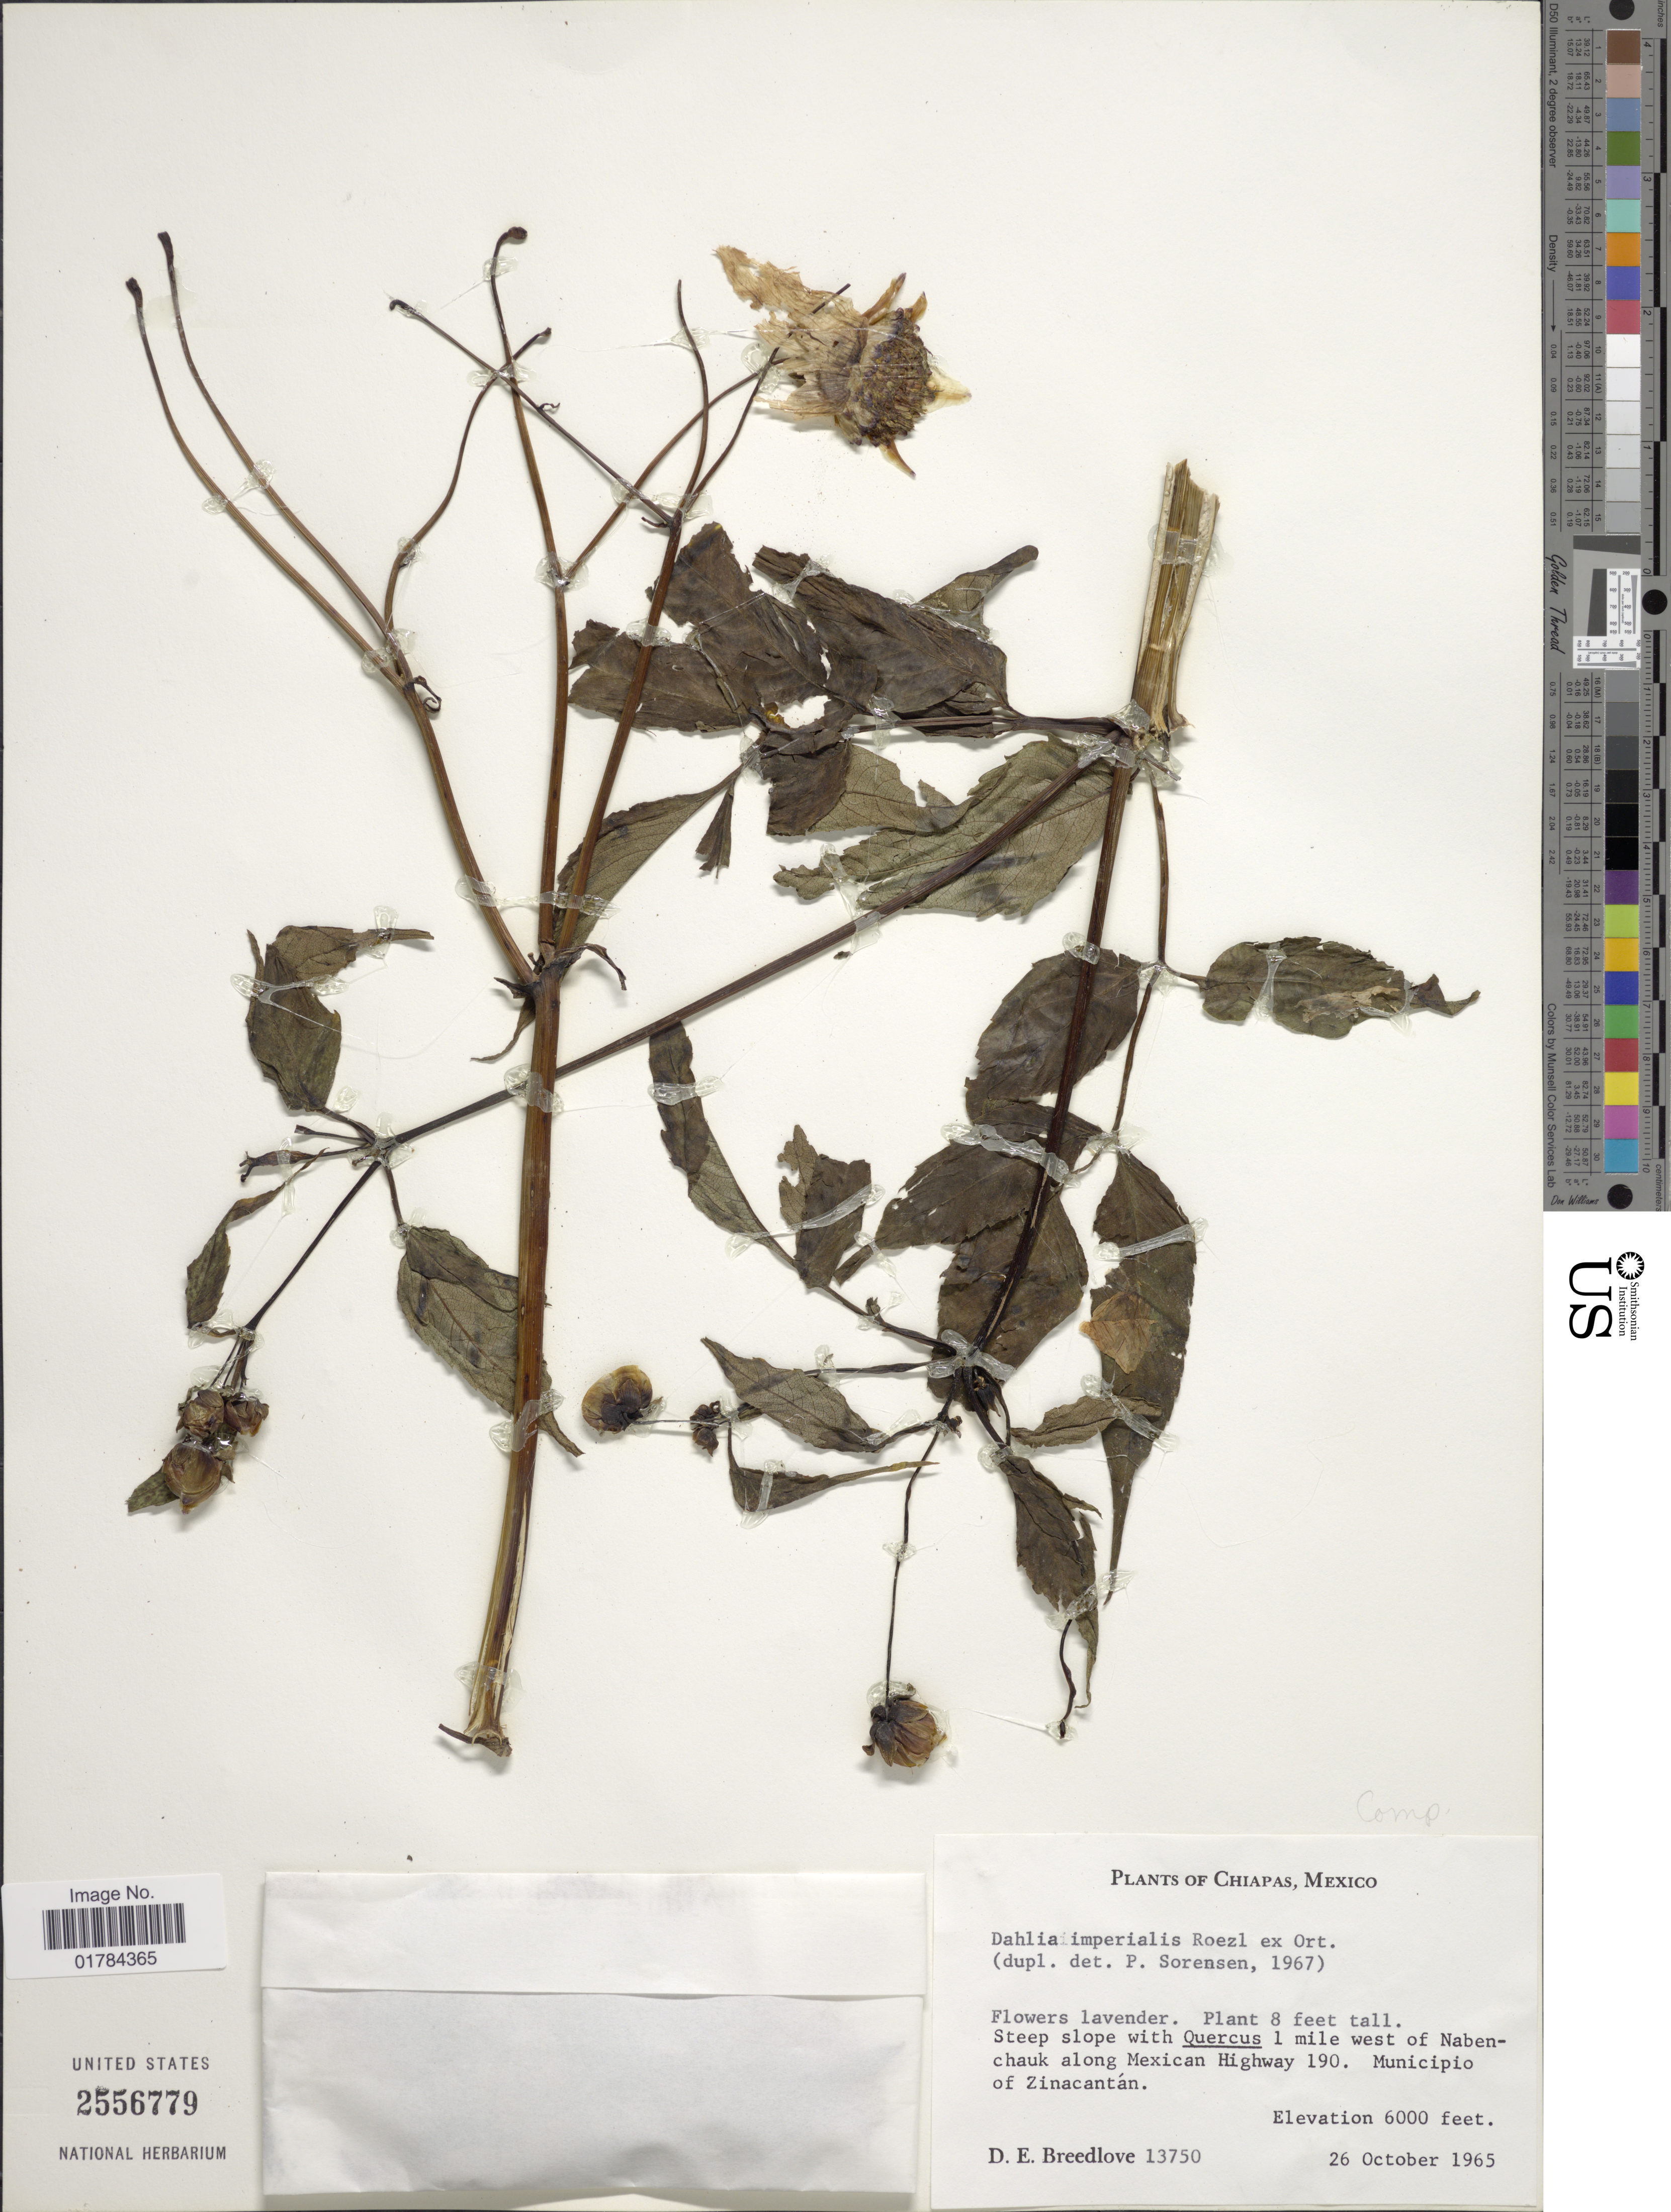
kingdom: Plantae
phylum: Tracheophyta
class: Magnoliopsida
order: Asterales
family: Asteraceae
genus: Dahlia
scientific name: Dahlia imperialis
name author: Roezl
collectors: D. E. Breedlove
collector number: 13750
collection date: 1965-10-26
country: Mexico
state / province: Chiapas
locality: Steep slope with Quercus 1 mile west of Nabenchauk along Mexican Highway 190. Municipio of Zinacantan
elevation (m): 1829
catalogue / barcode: US 2556779